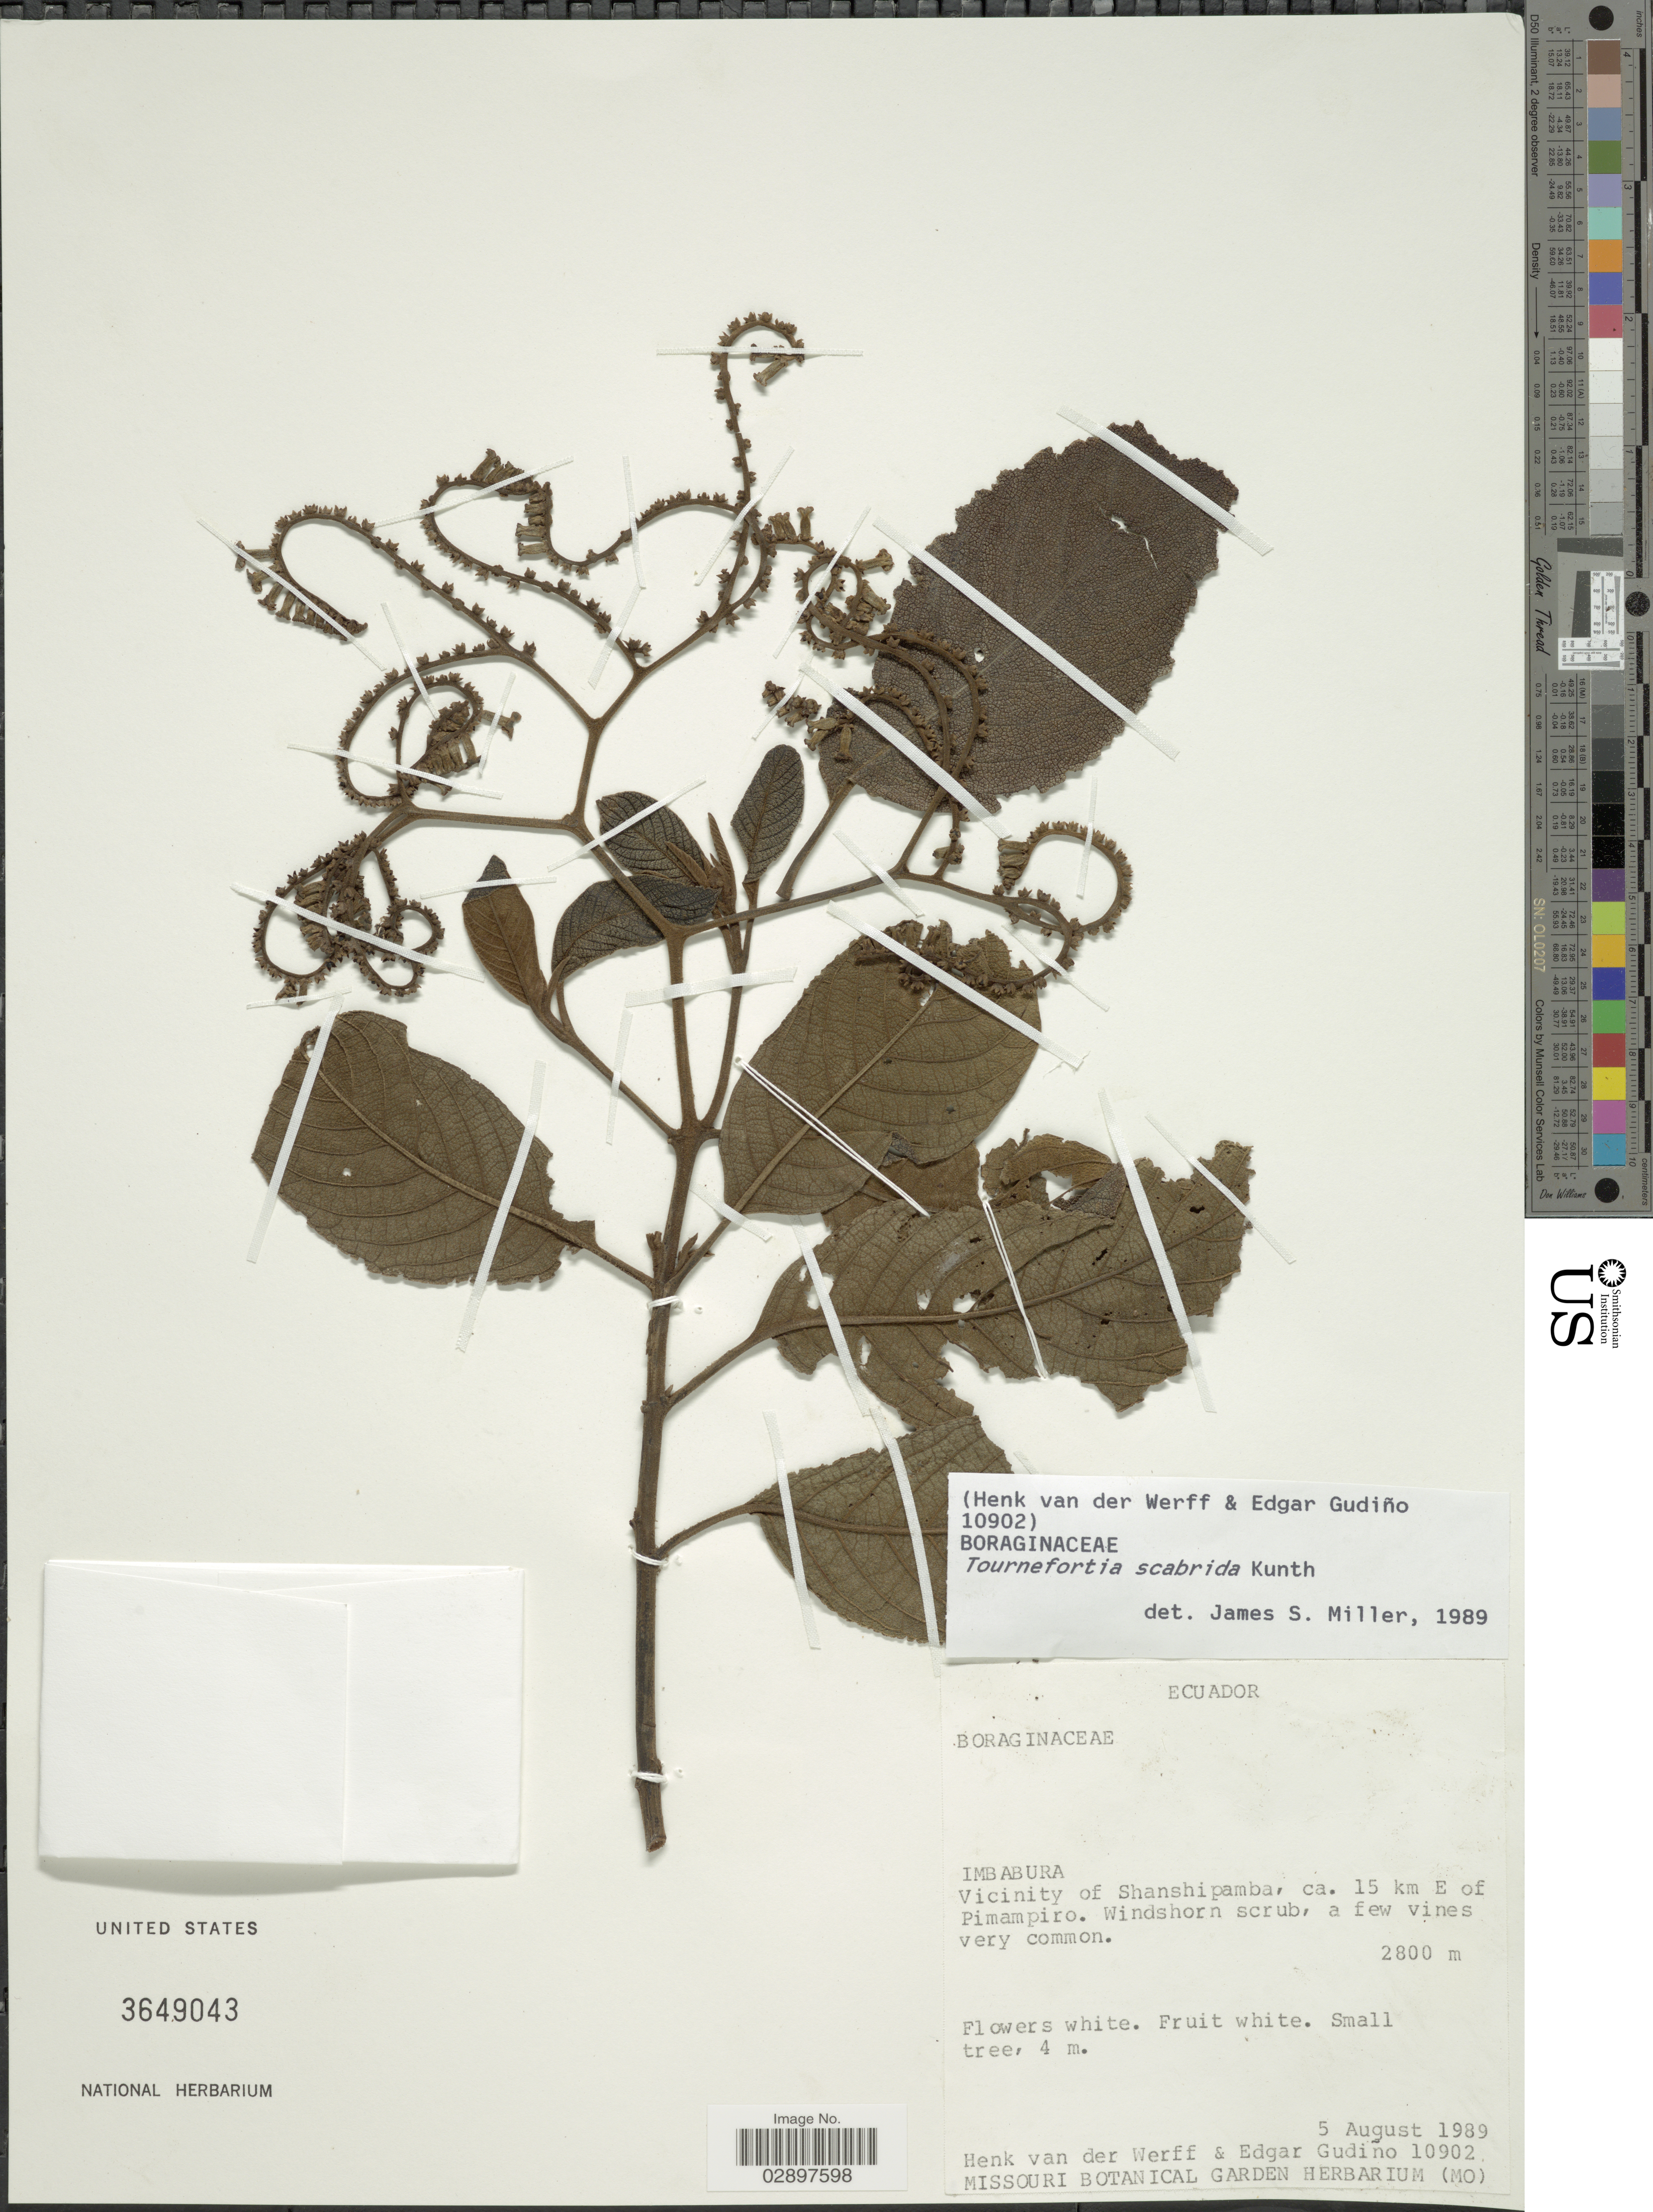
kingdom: Plantae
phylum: Tracheophyta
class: Magnoliopsida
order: Boraginales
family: Heliotropiaceae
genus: Tournefortia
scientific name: Tournefortia scabrida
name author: Kunth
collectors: H. van der Werff & E. Gudiño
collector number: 10902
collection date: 1989-08-05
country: Ecuador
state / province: Imbabura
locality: Vicinity of Shanshipamba, ca. 15 km E of Pimampiro.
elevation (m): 2800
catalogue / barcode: US 3649043